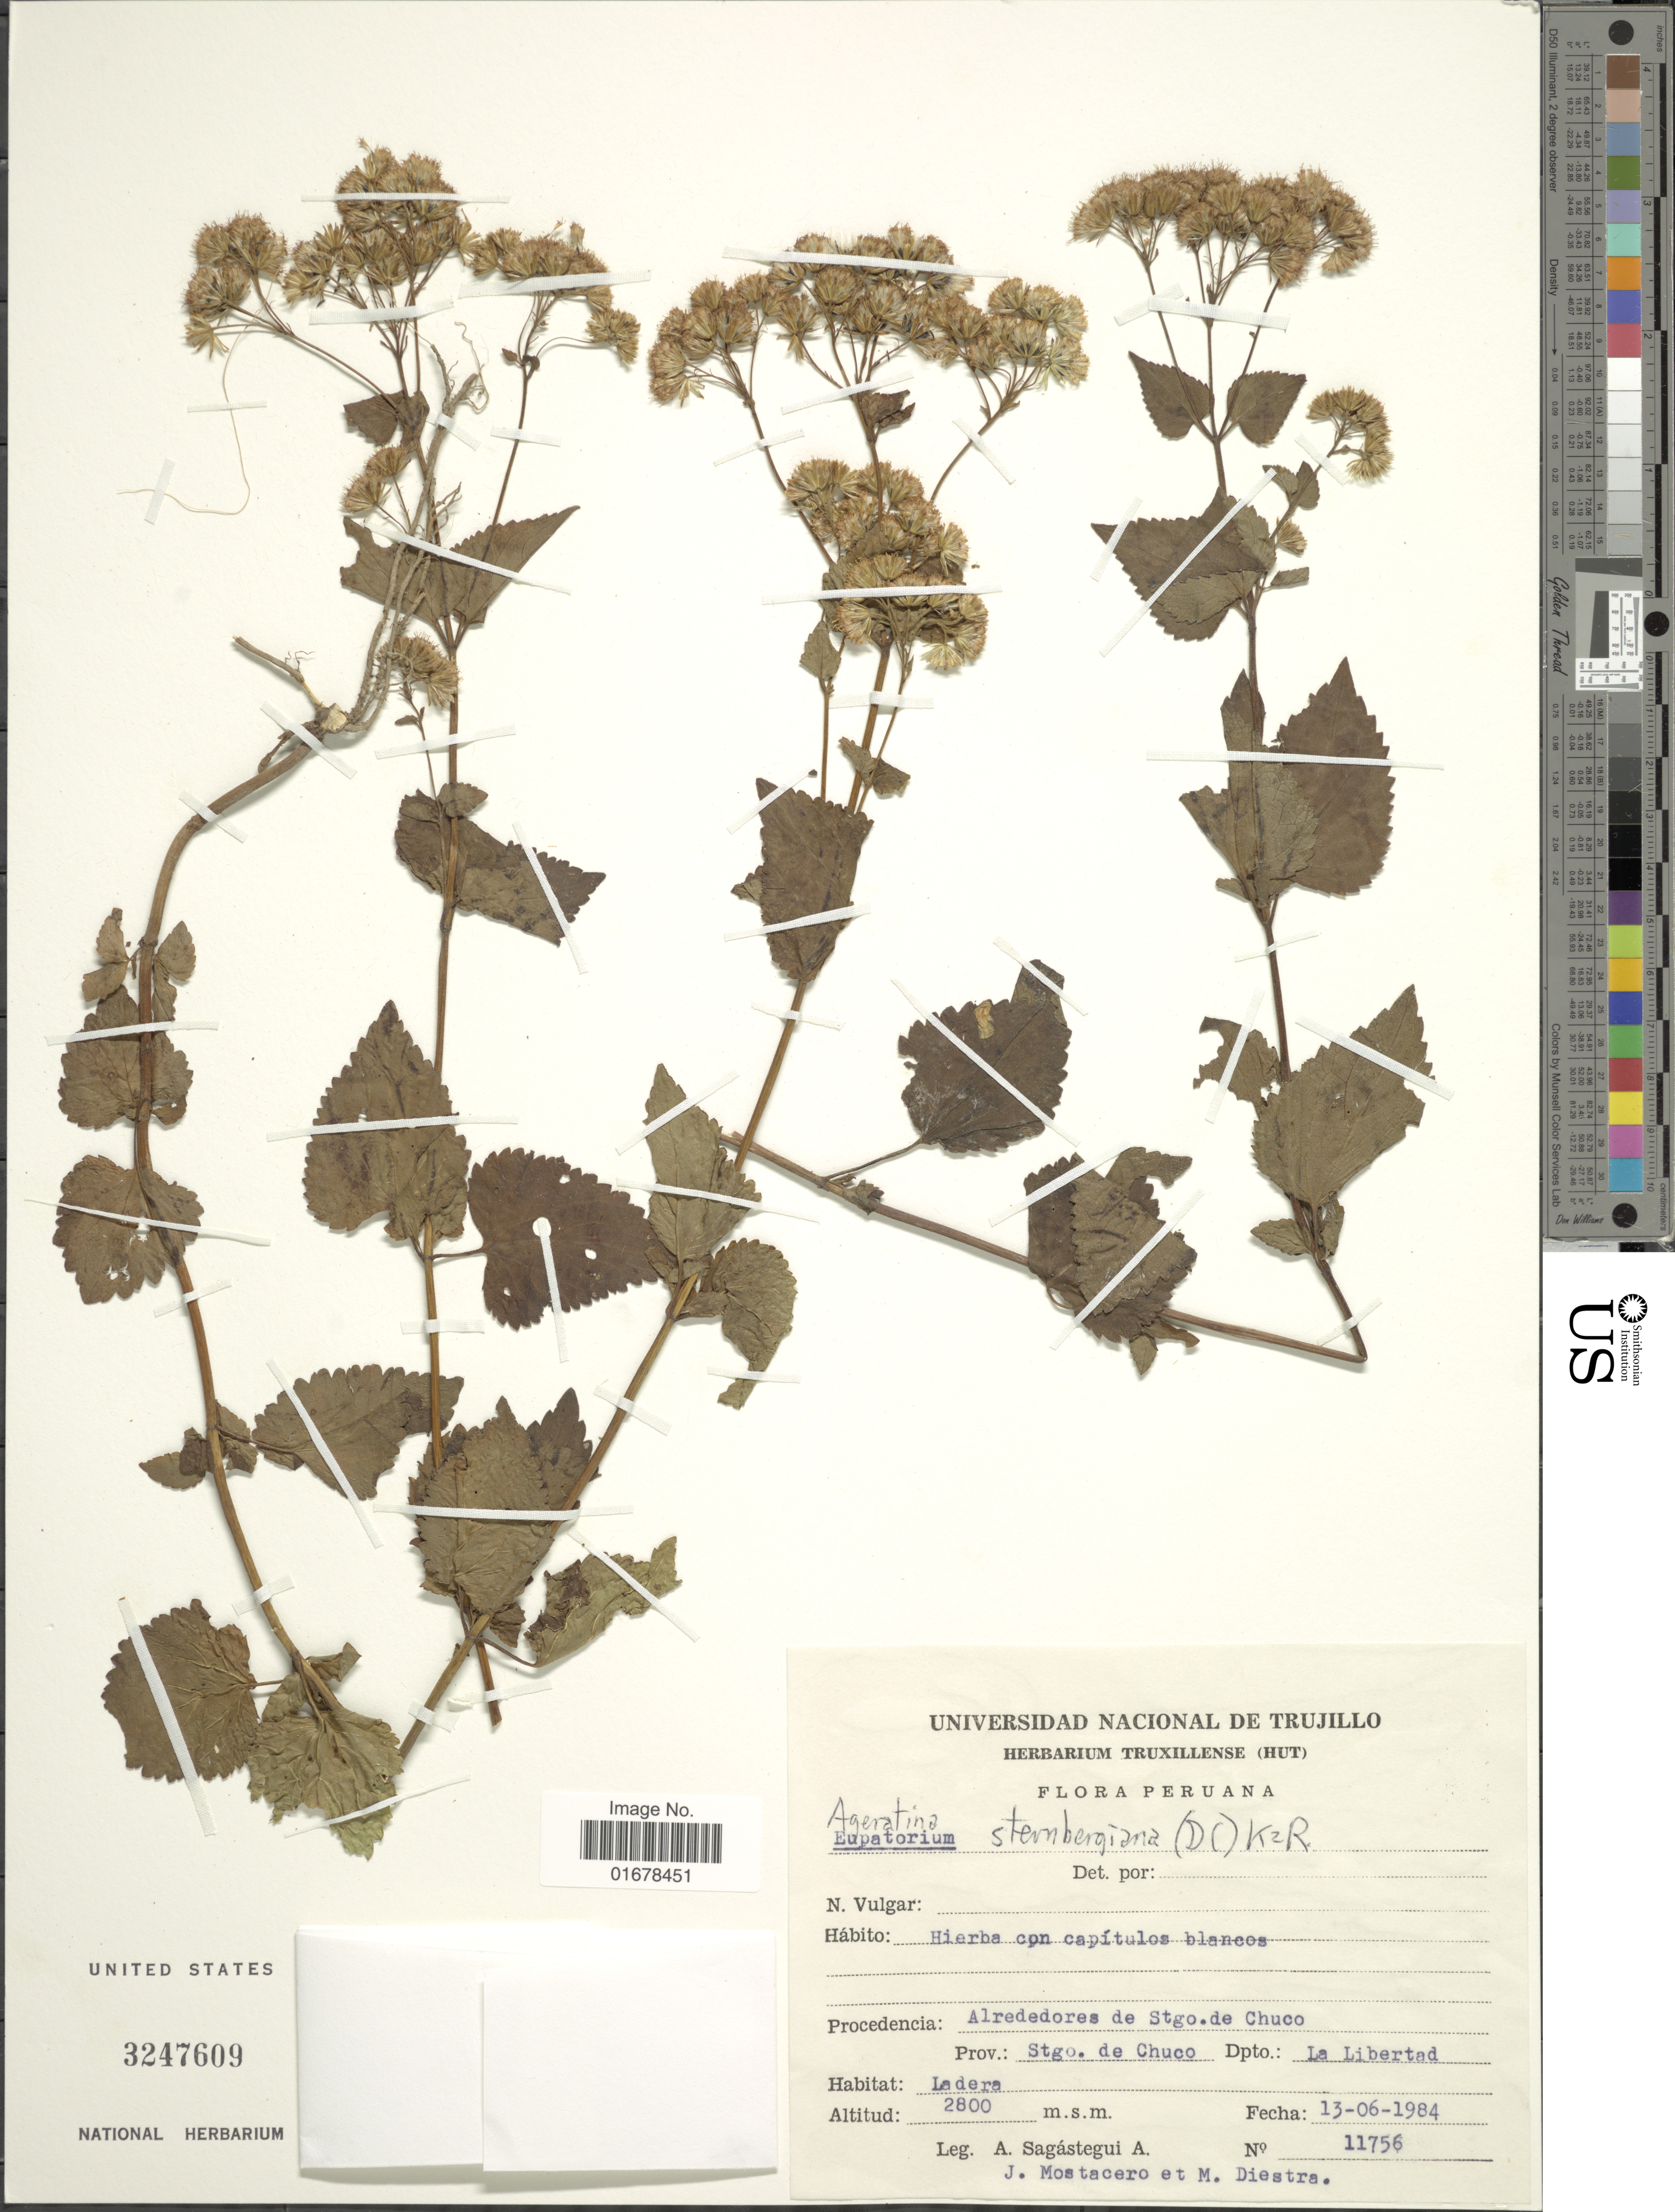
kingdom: Plantae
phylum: Tracheophyta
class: Magnoliopsida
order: Asterales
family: Asteraceae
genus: Ageratina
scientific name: Ageratina sternbergiana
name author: (DC.) R.M. King & H. Rob.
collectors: A. Sagástegui A., J. Mostacero & M. Diestra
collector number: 11756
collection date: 1984-06-13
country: Peru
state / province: La Libertad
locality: Procedencia: Alrededores de Stgo. de Chuco, Prov. Stgo. de Chuco, Dep.: La Libertad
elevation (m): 2800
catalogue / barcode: US 3247609